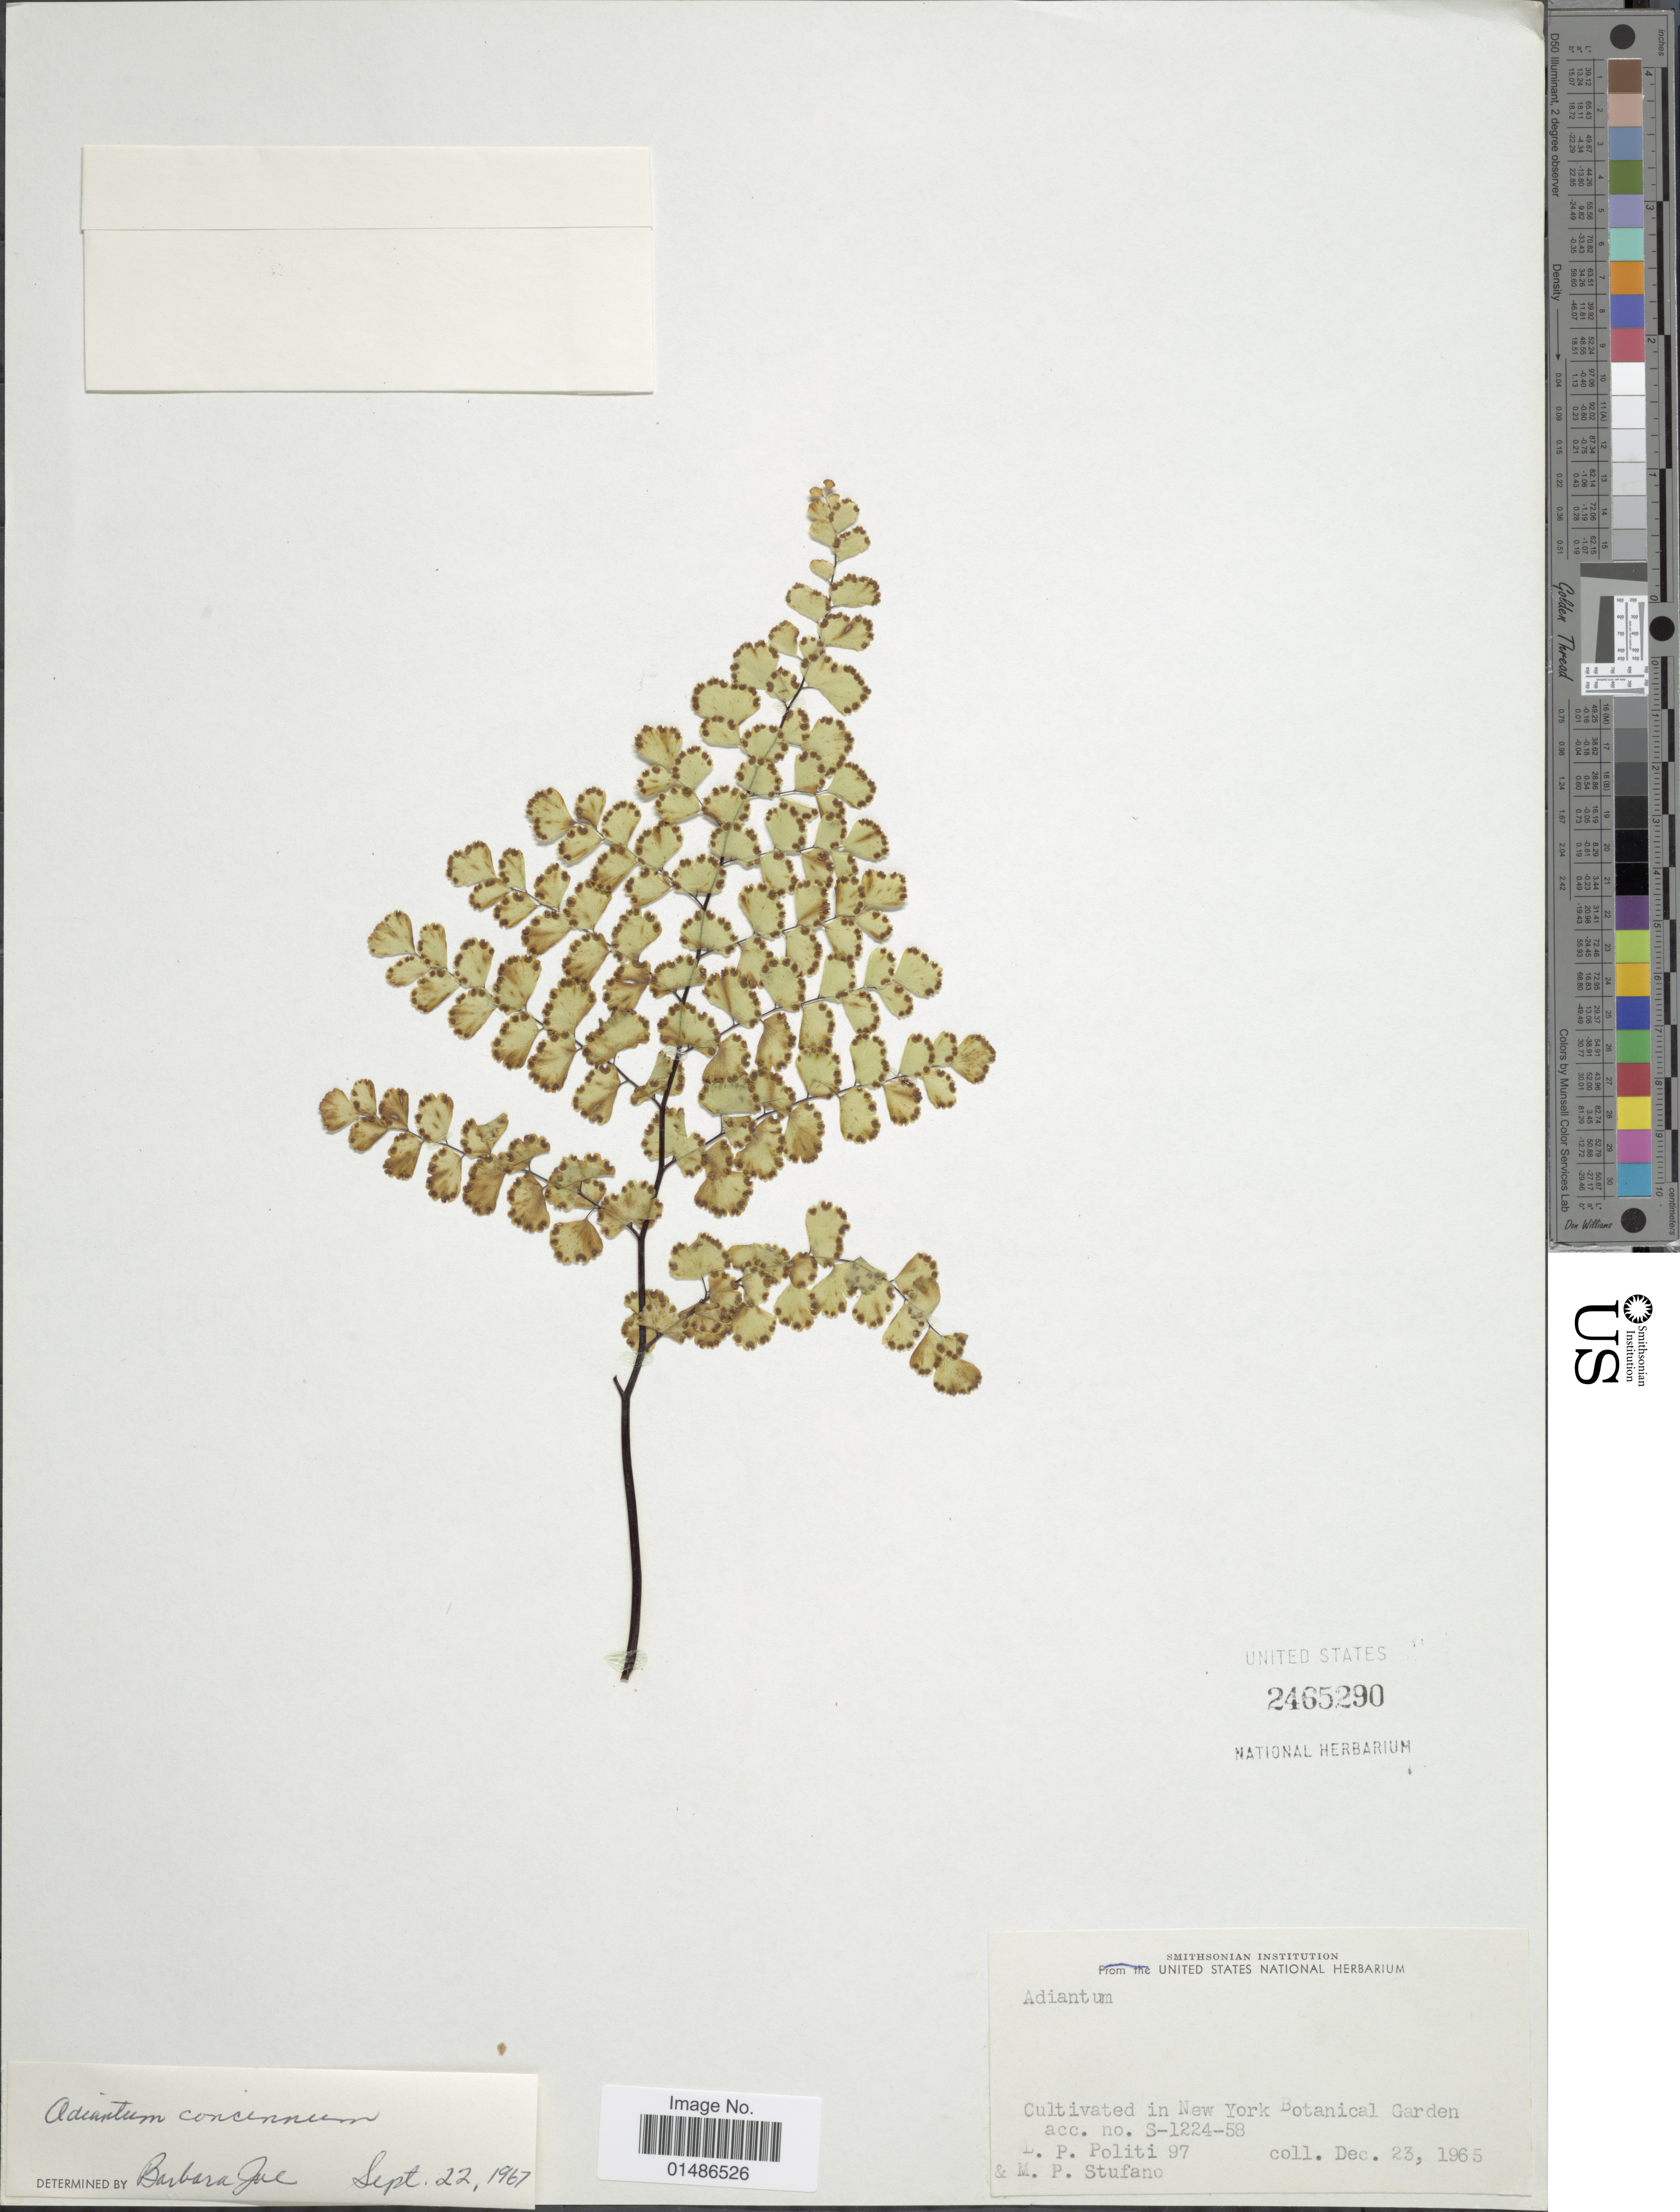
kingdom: Plantae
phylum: Tracheophyta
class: Polypodiopsida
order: Polypodiales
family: Pteridaceae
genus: Adiantum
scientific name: Adiantum concinnum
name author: Humb. & Bonpl. ex Willd.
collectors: L. Politi & M. Stufano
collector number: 97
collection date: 1965-12-23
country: United States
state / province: New York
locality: Cultivated in New York Botanical Garden acc. no. S-1224-58.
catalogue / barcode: US 2465290